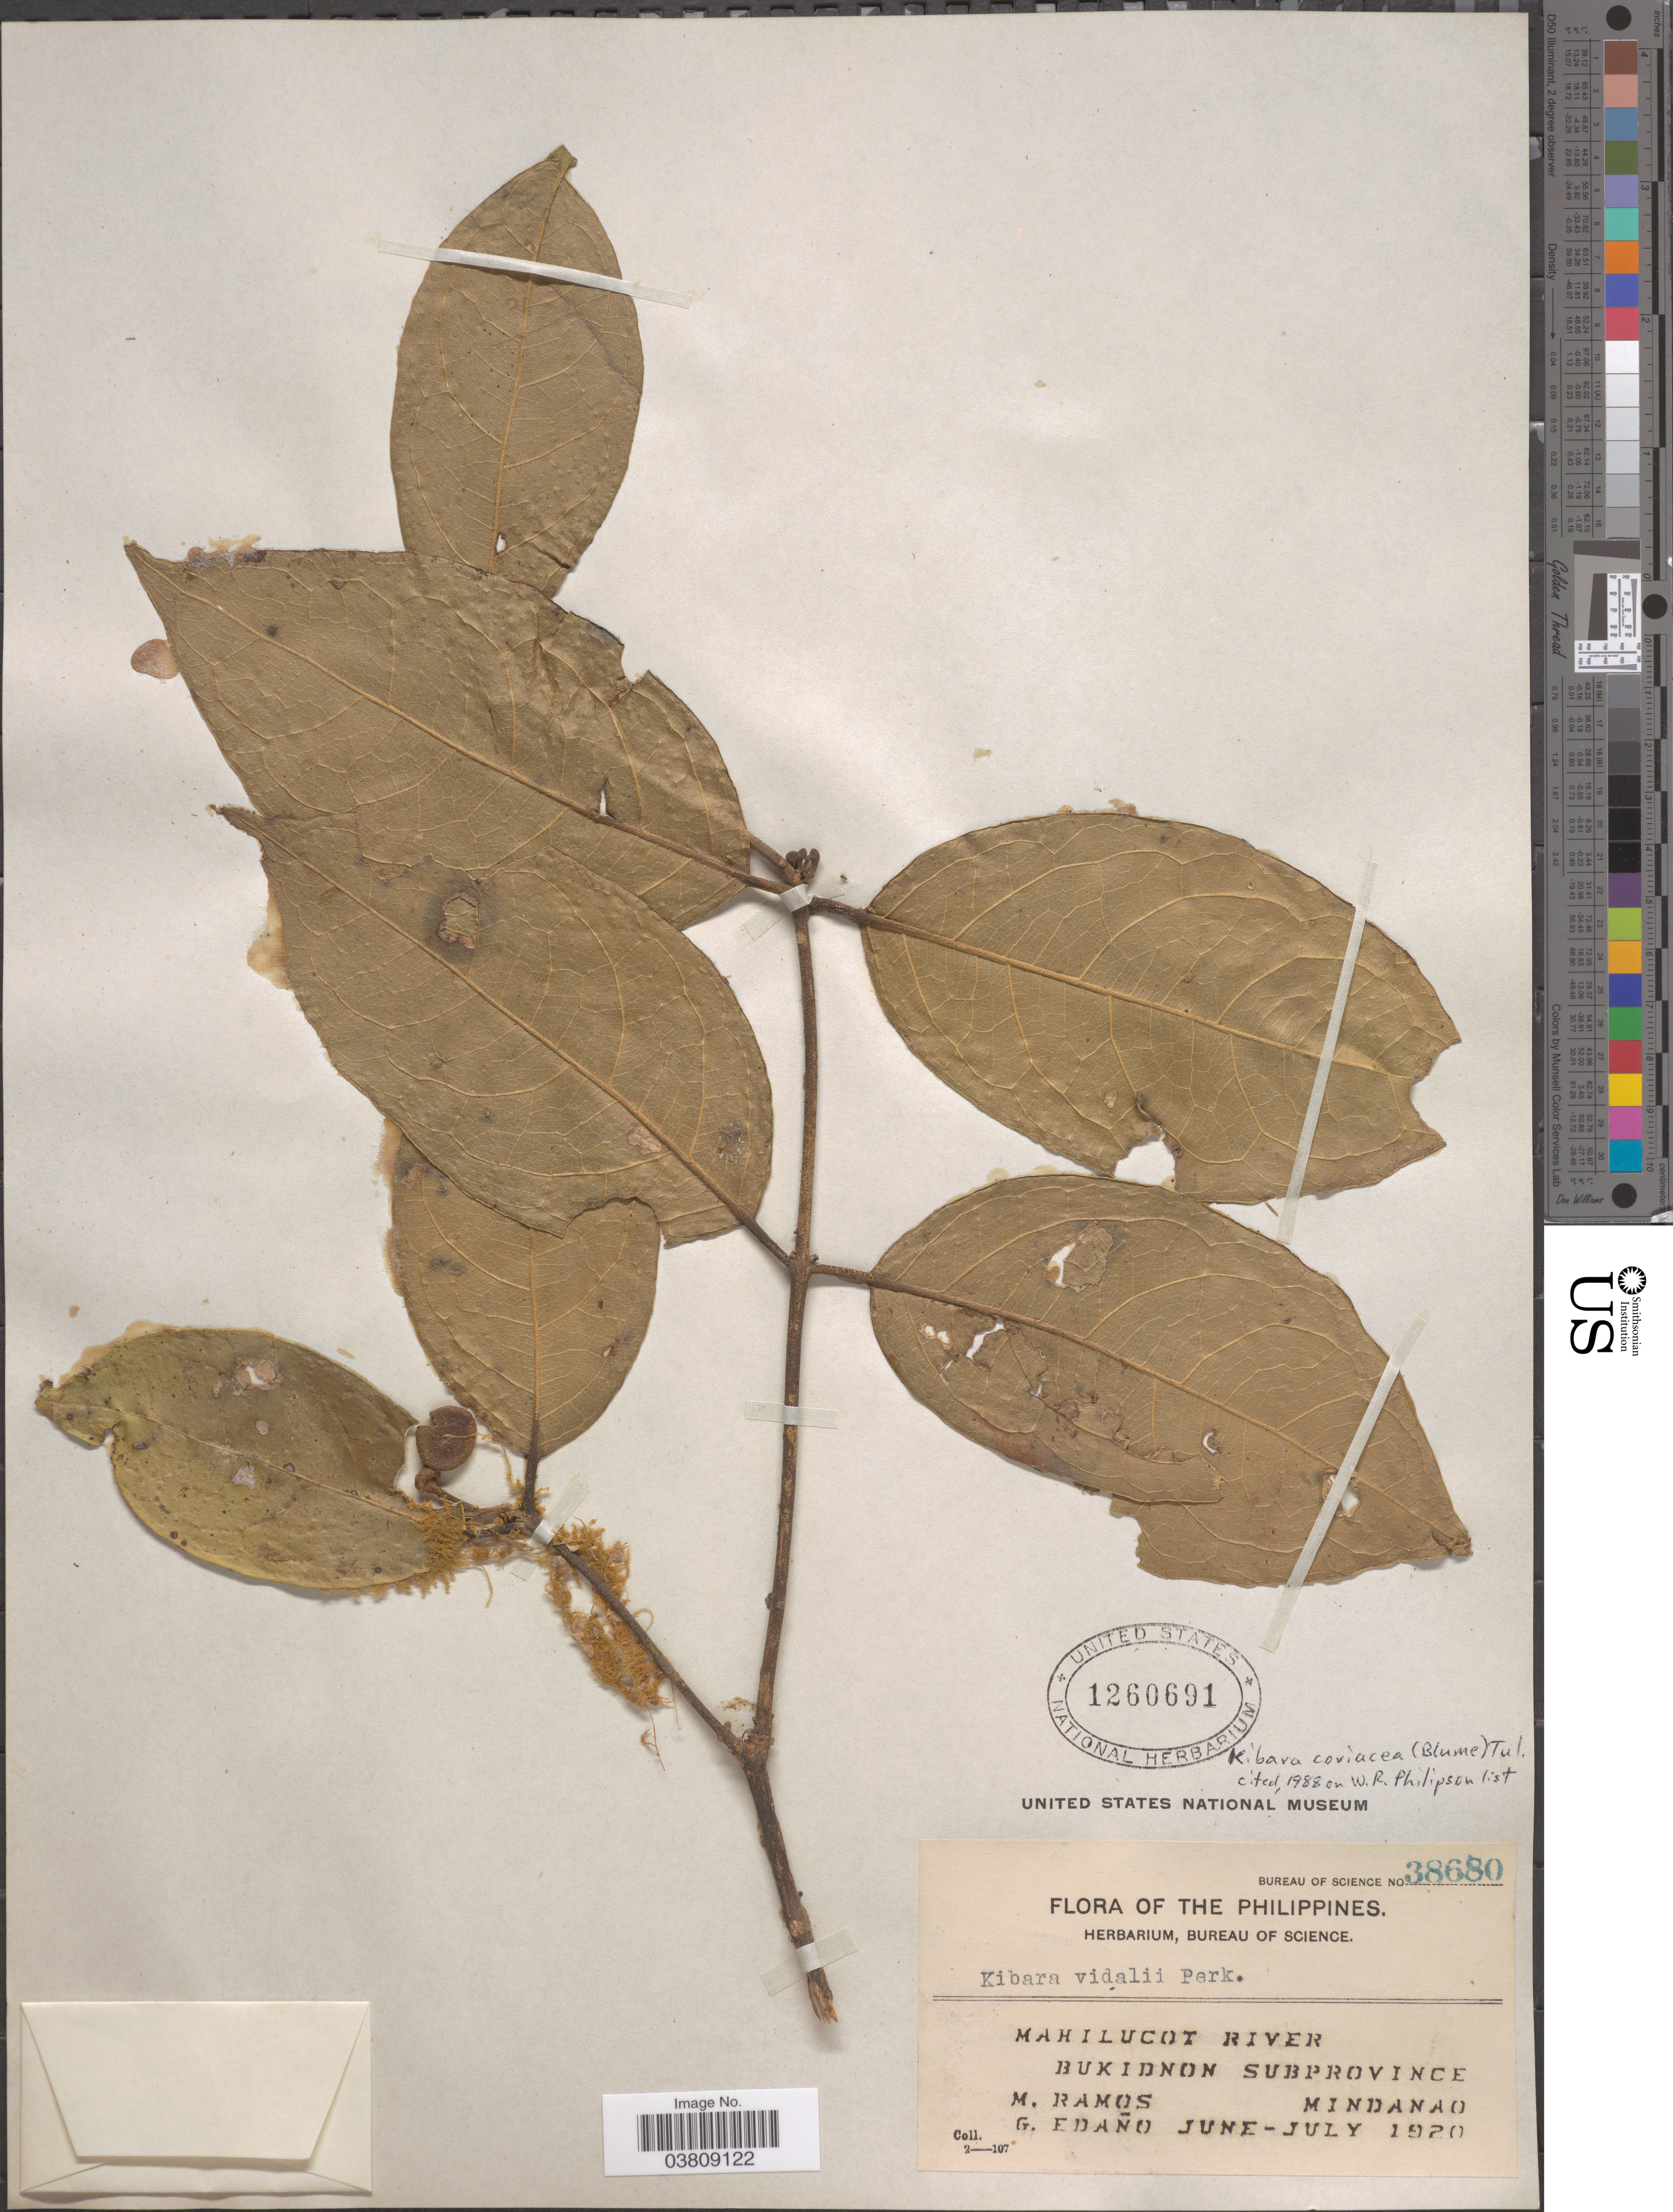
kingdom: Plantae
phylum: Tracheophyta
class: Magnoliopsida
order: Laurales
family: Monimiaceae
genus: Kibara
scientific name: Kibara coriacea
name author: (Blume) Hook. f. & Thomson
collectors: M. Ramos & G. Edaño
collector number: Bureau of Science 38680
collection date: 1920-06/1920-07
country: Philippines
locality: Mahilucot River. Bukidnon Subprovince Mindanao.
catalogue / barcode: US 1260691